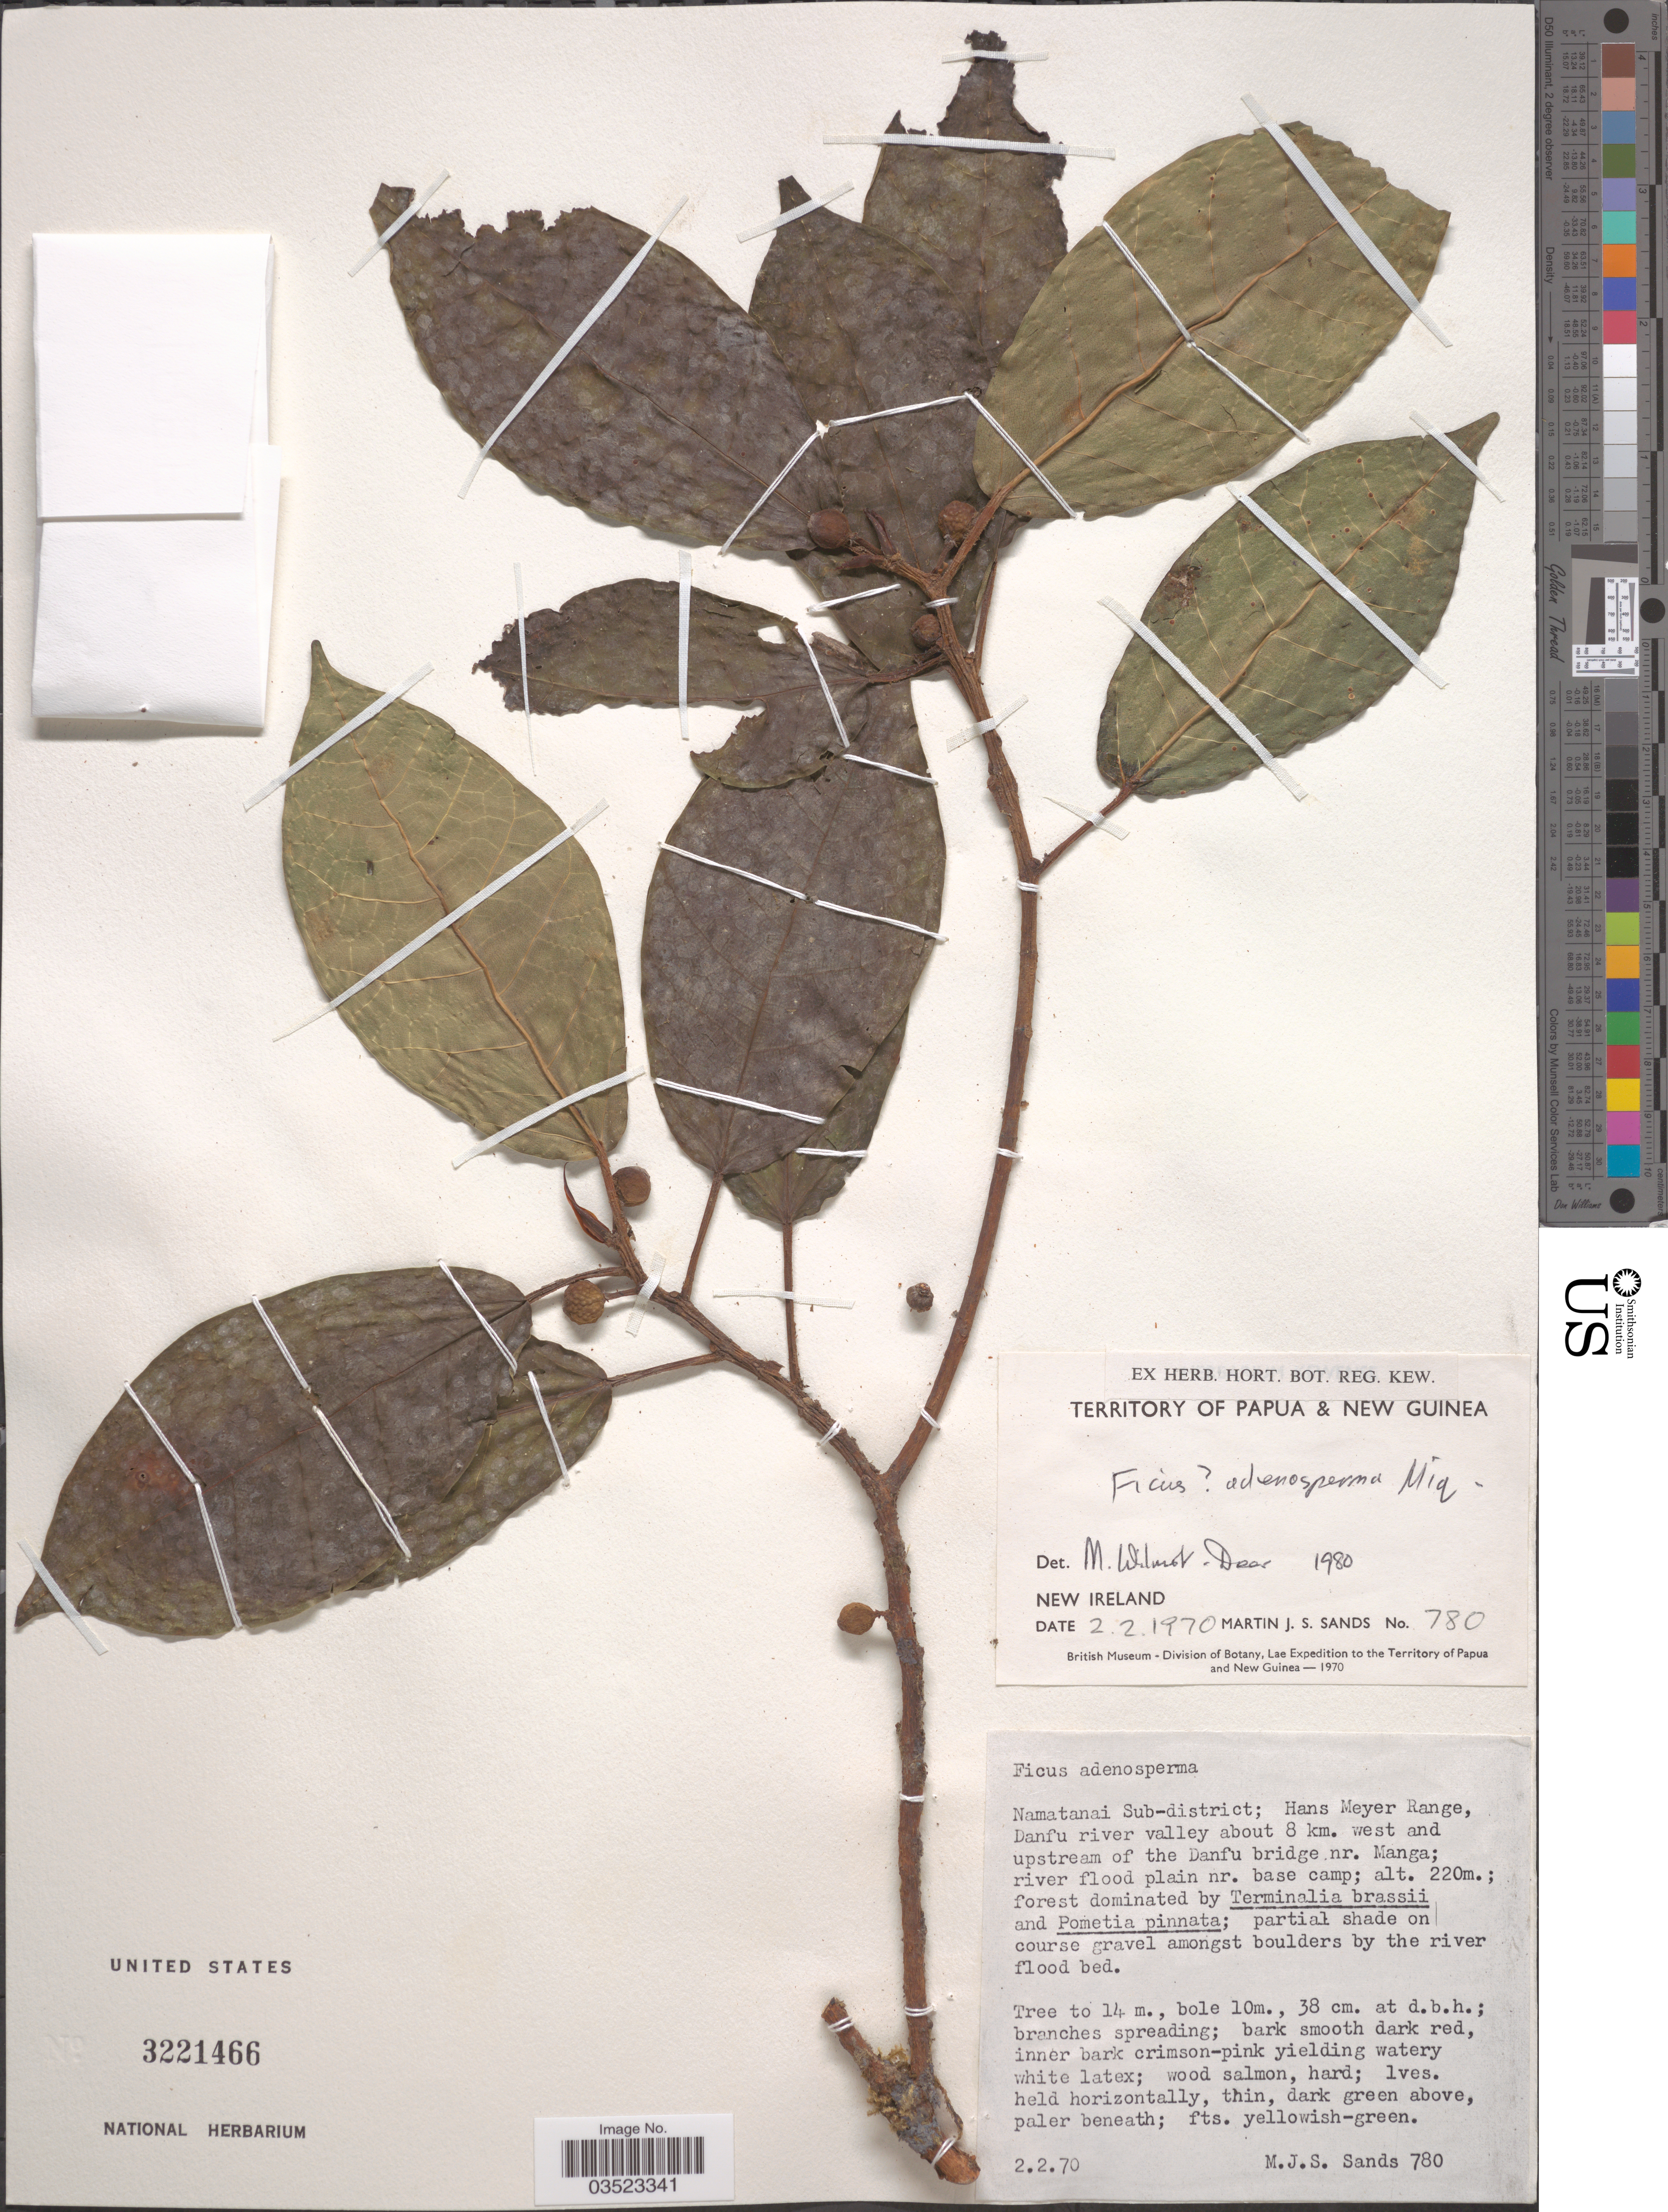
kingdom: Plantae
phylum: Tracheophyta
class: Magnoliopsida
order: Rosales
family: Moraceae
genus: Ficus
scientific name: Ficus adenosperma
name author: Miq.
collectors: M. Sands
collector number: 780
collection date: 1970-02-02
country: Papua New Guinea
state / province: New Ireland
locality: Territory of Papua and New Guinea. British Museum - Division of Botany, Lae Expedition to the Territory of Papua and New Guinea - 1970. Namatannai Sub-district; Hans Meyer Range, Danfu river valley about 8 km. west and upstream of the Danfu bridge nr. Manga.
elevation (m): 220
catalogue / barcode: US 3221466